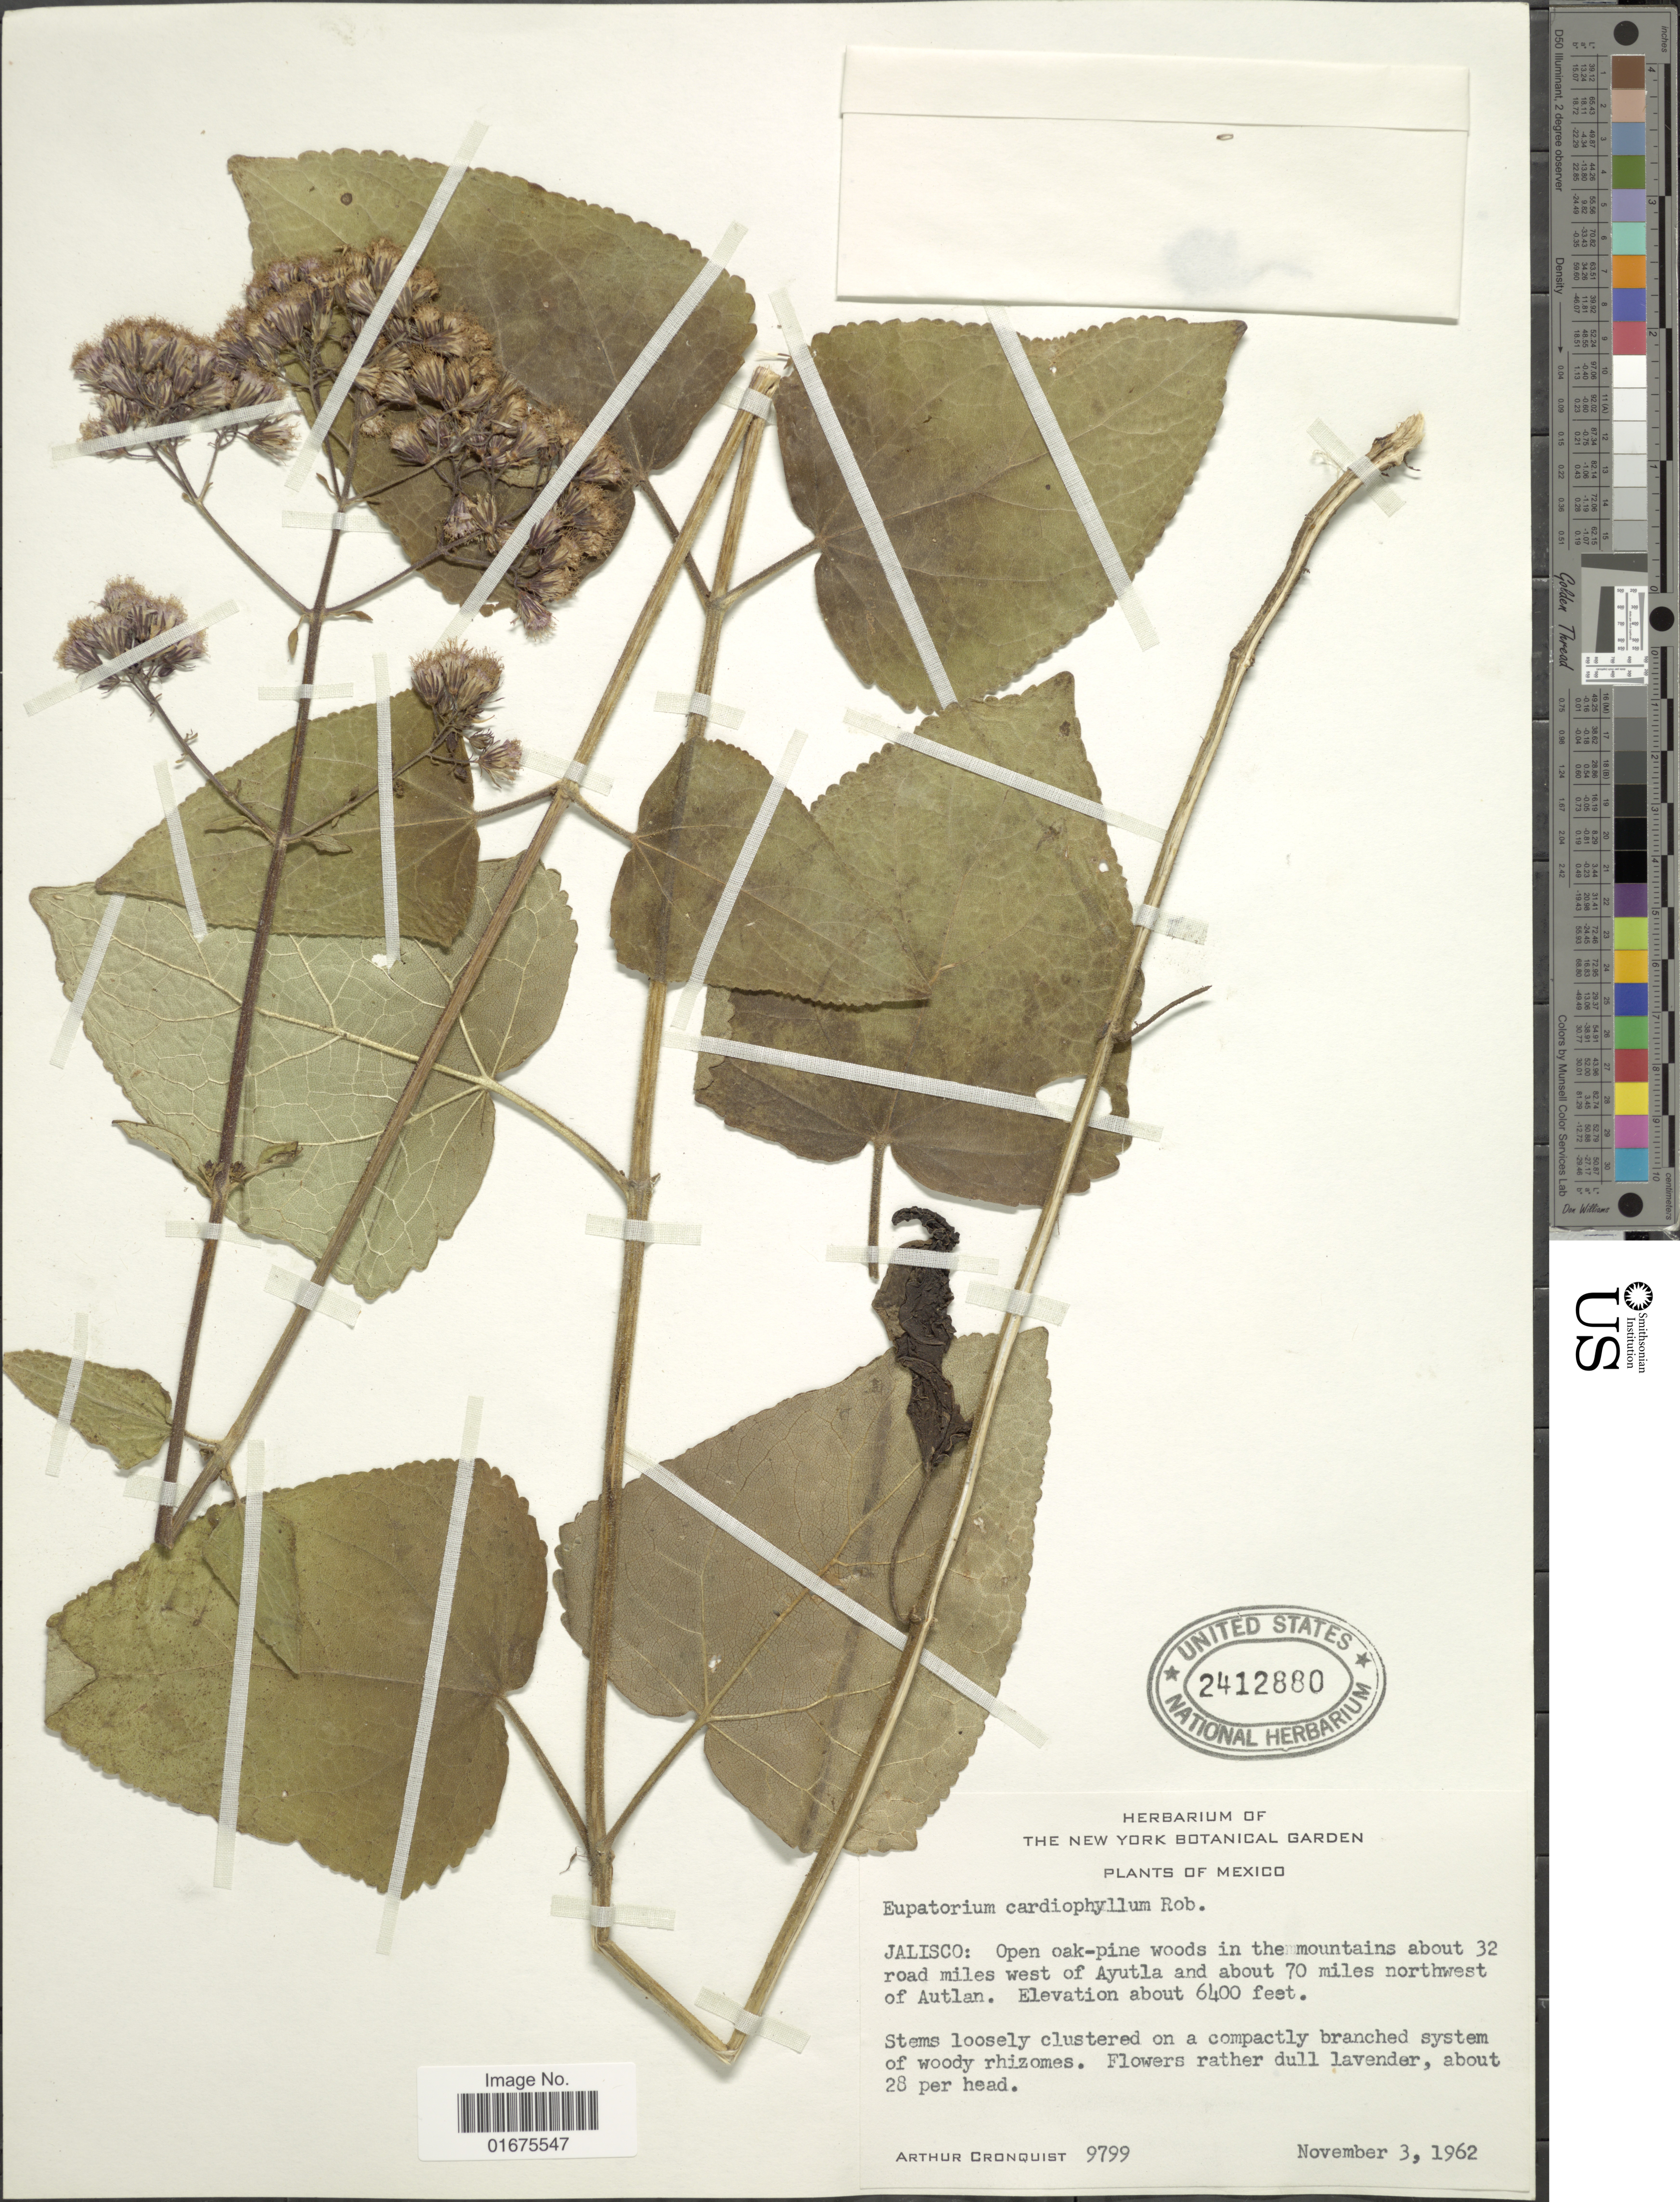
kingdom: Plantae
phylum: Tracheophyta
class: Magnoliopsida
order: Asterales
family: Asteraceae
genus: Ageratina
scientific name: Ageratina cardiophylla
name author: (B.L. Rob.) R.M. King & H. Rob.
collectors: A. J. Cronquist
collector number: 9799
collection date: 1962-11-03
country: Mexico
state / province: Jalisco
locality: Open oak-pine woods in the mountains about 32 road miles west of Ayutla and about 70 miles northwest of Autlan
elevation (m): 1951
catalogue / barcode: US 2412880